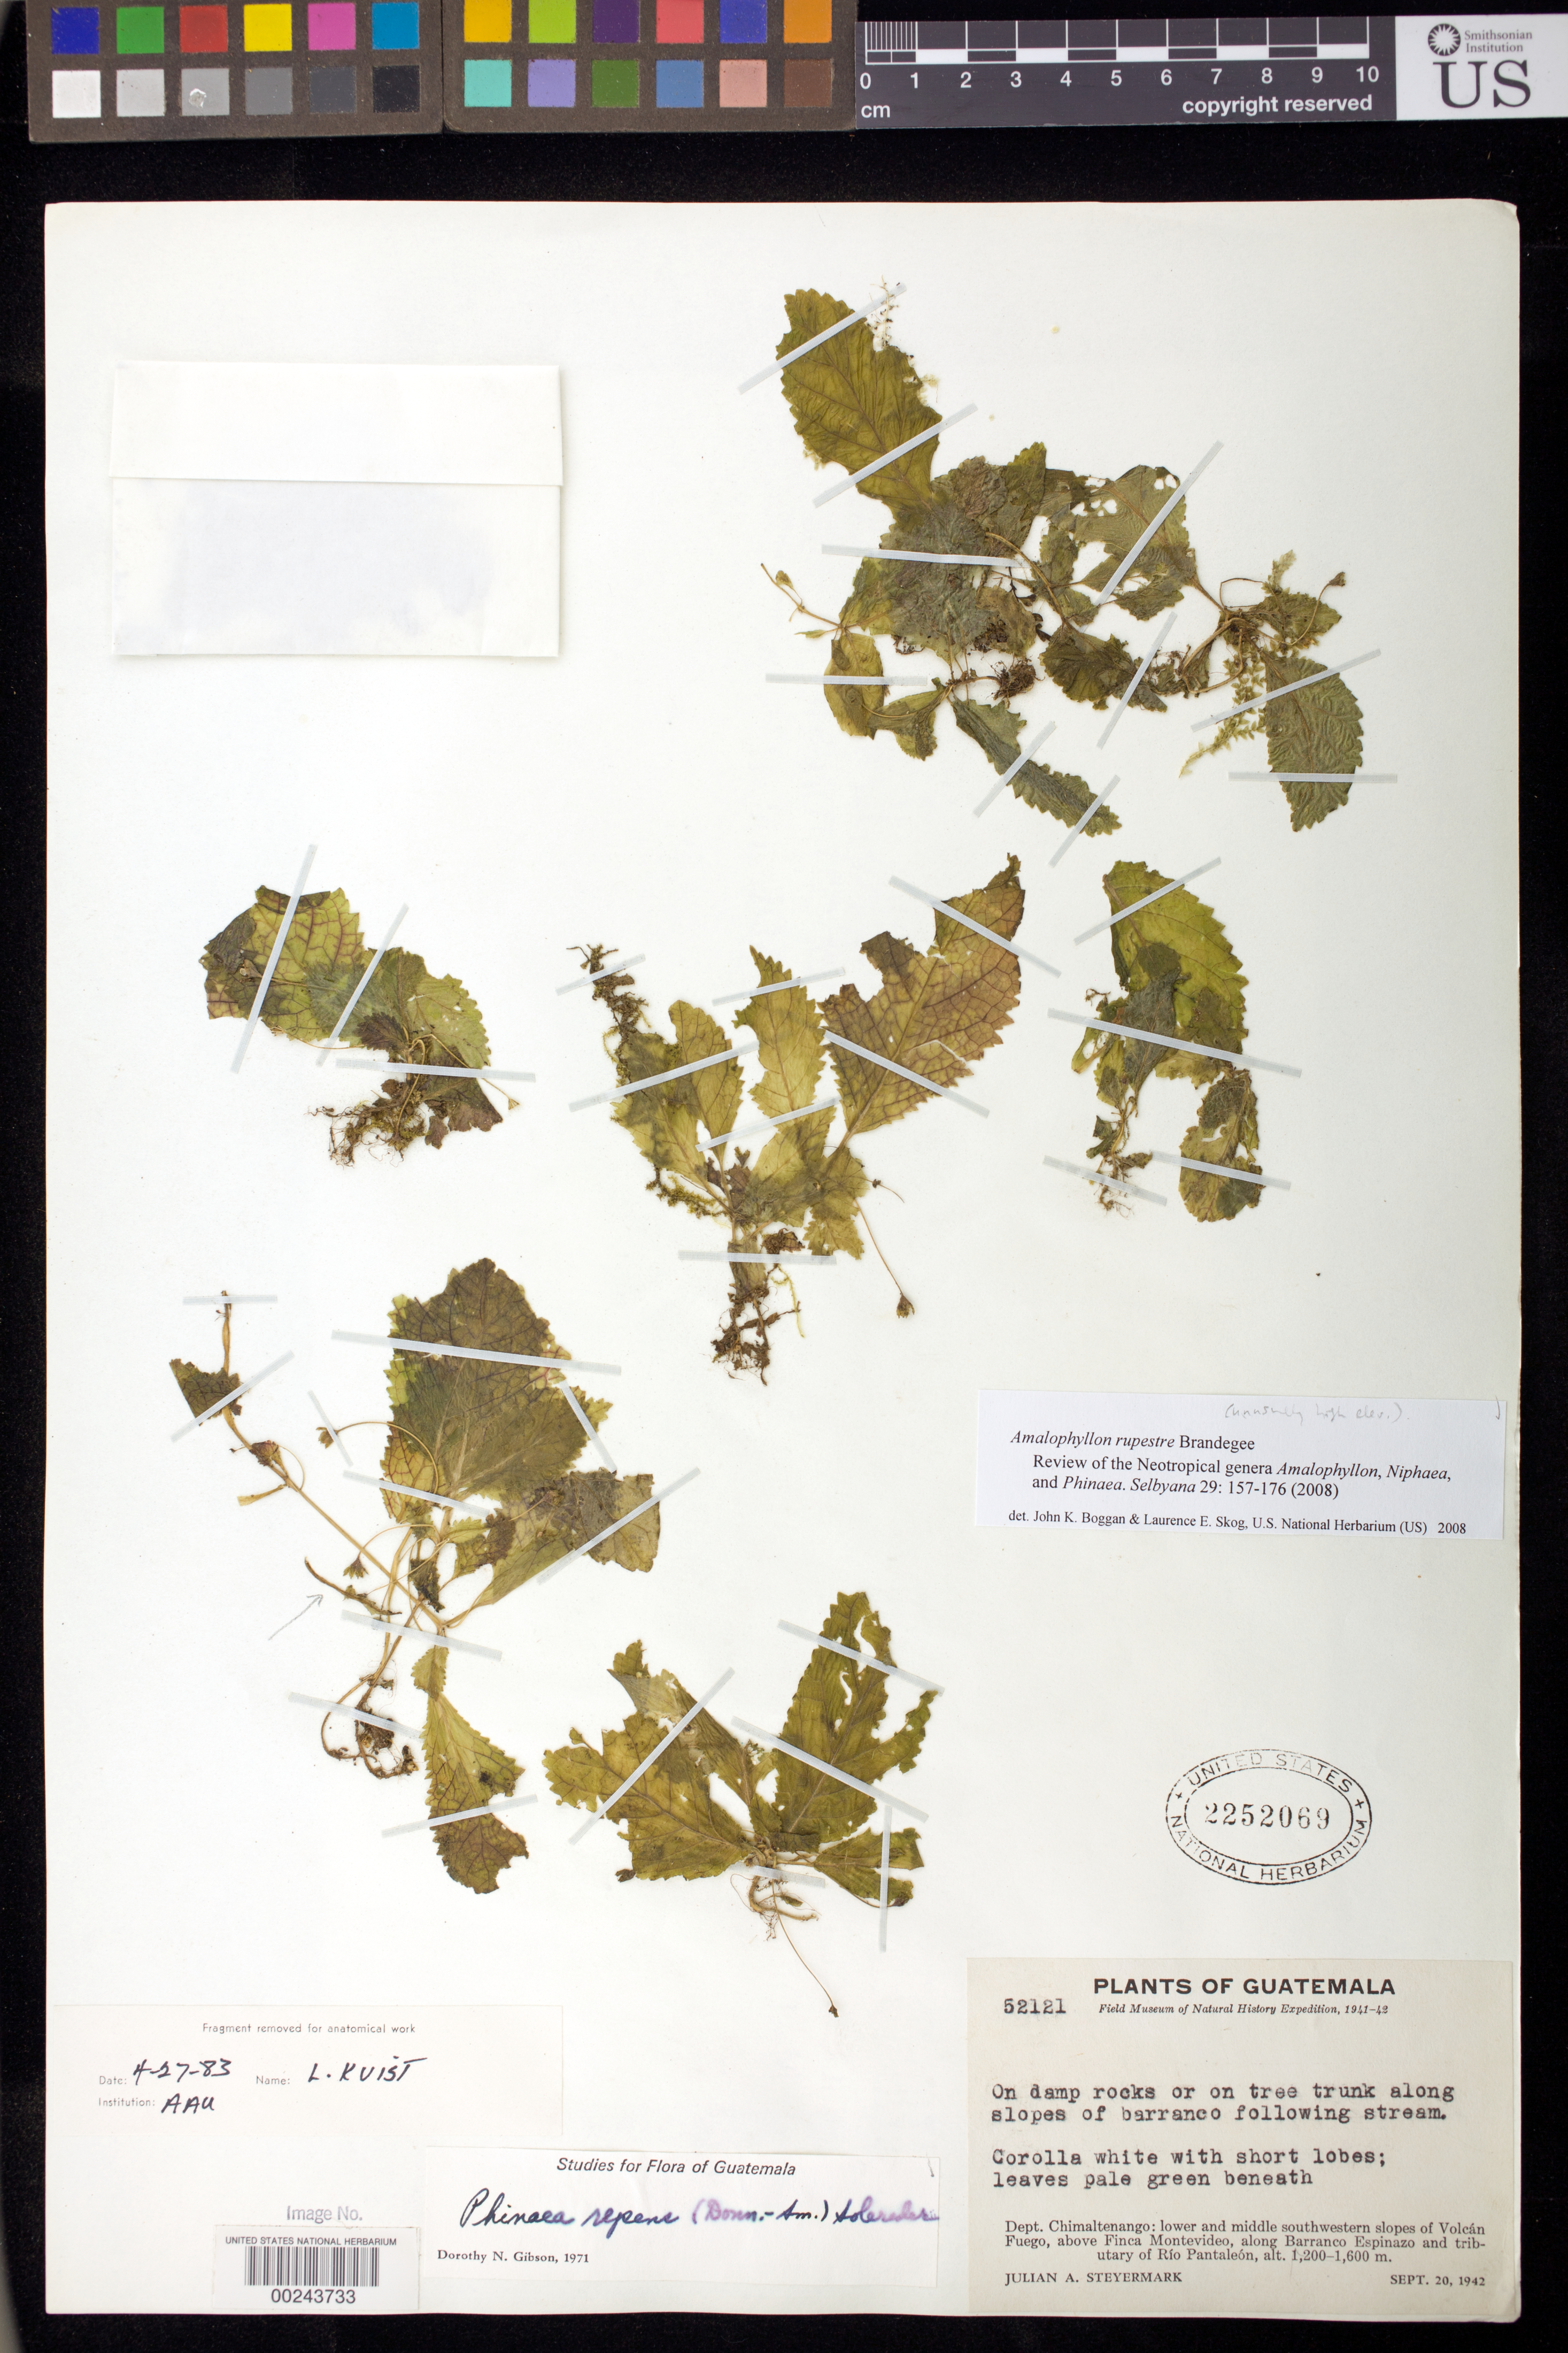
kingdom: Plantae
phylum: Tracheophyta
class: Magnoliopsida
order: Lamiales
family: Gesneriaceae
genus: Amalophyllon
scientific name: Amalophyllon rupestre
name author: Brandegee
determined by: Boggan, J. K.; Skog, L. E.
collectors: J. Steyermark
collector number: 52121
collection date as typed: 20 Sep 1942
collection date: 1942-09-20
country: Guatemala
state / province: Chimaltenango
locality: Dept. Chimaltenango: lower and middle southwestern slopes of Volcán Fuego, above Finca Montevideo, alongbarranco Espinazo and tributary of Río Pantaleón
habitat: On damp rocks or on tree trunk along slopes of barranco following stream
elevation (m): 1200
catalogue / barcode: US 2252069